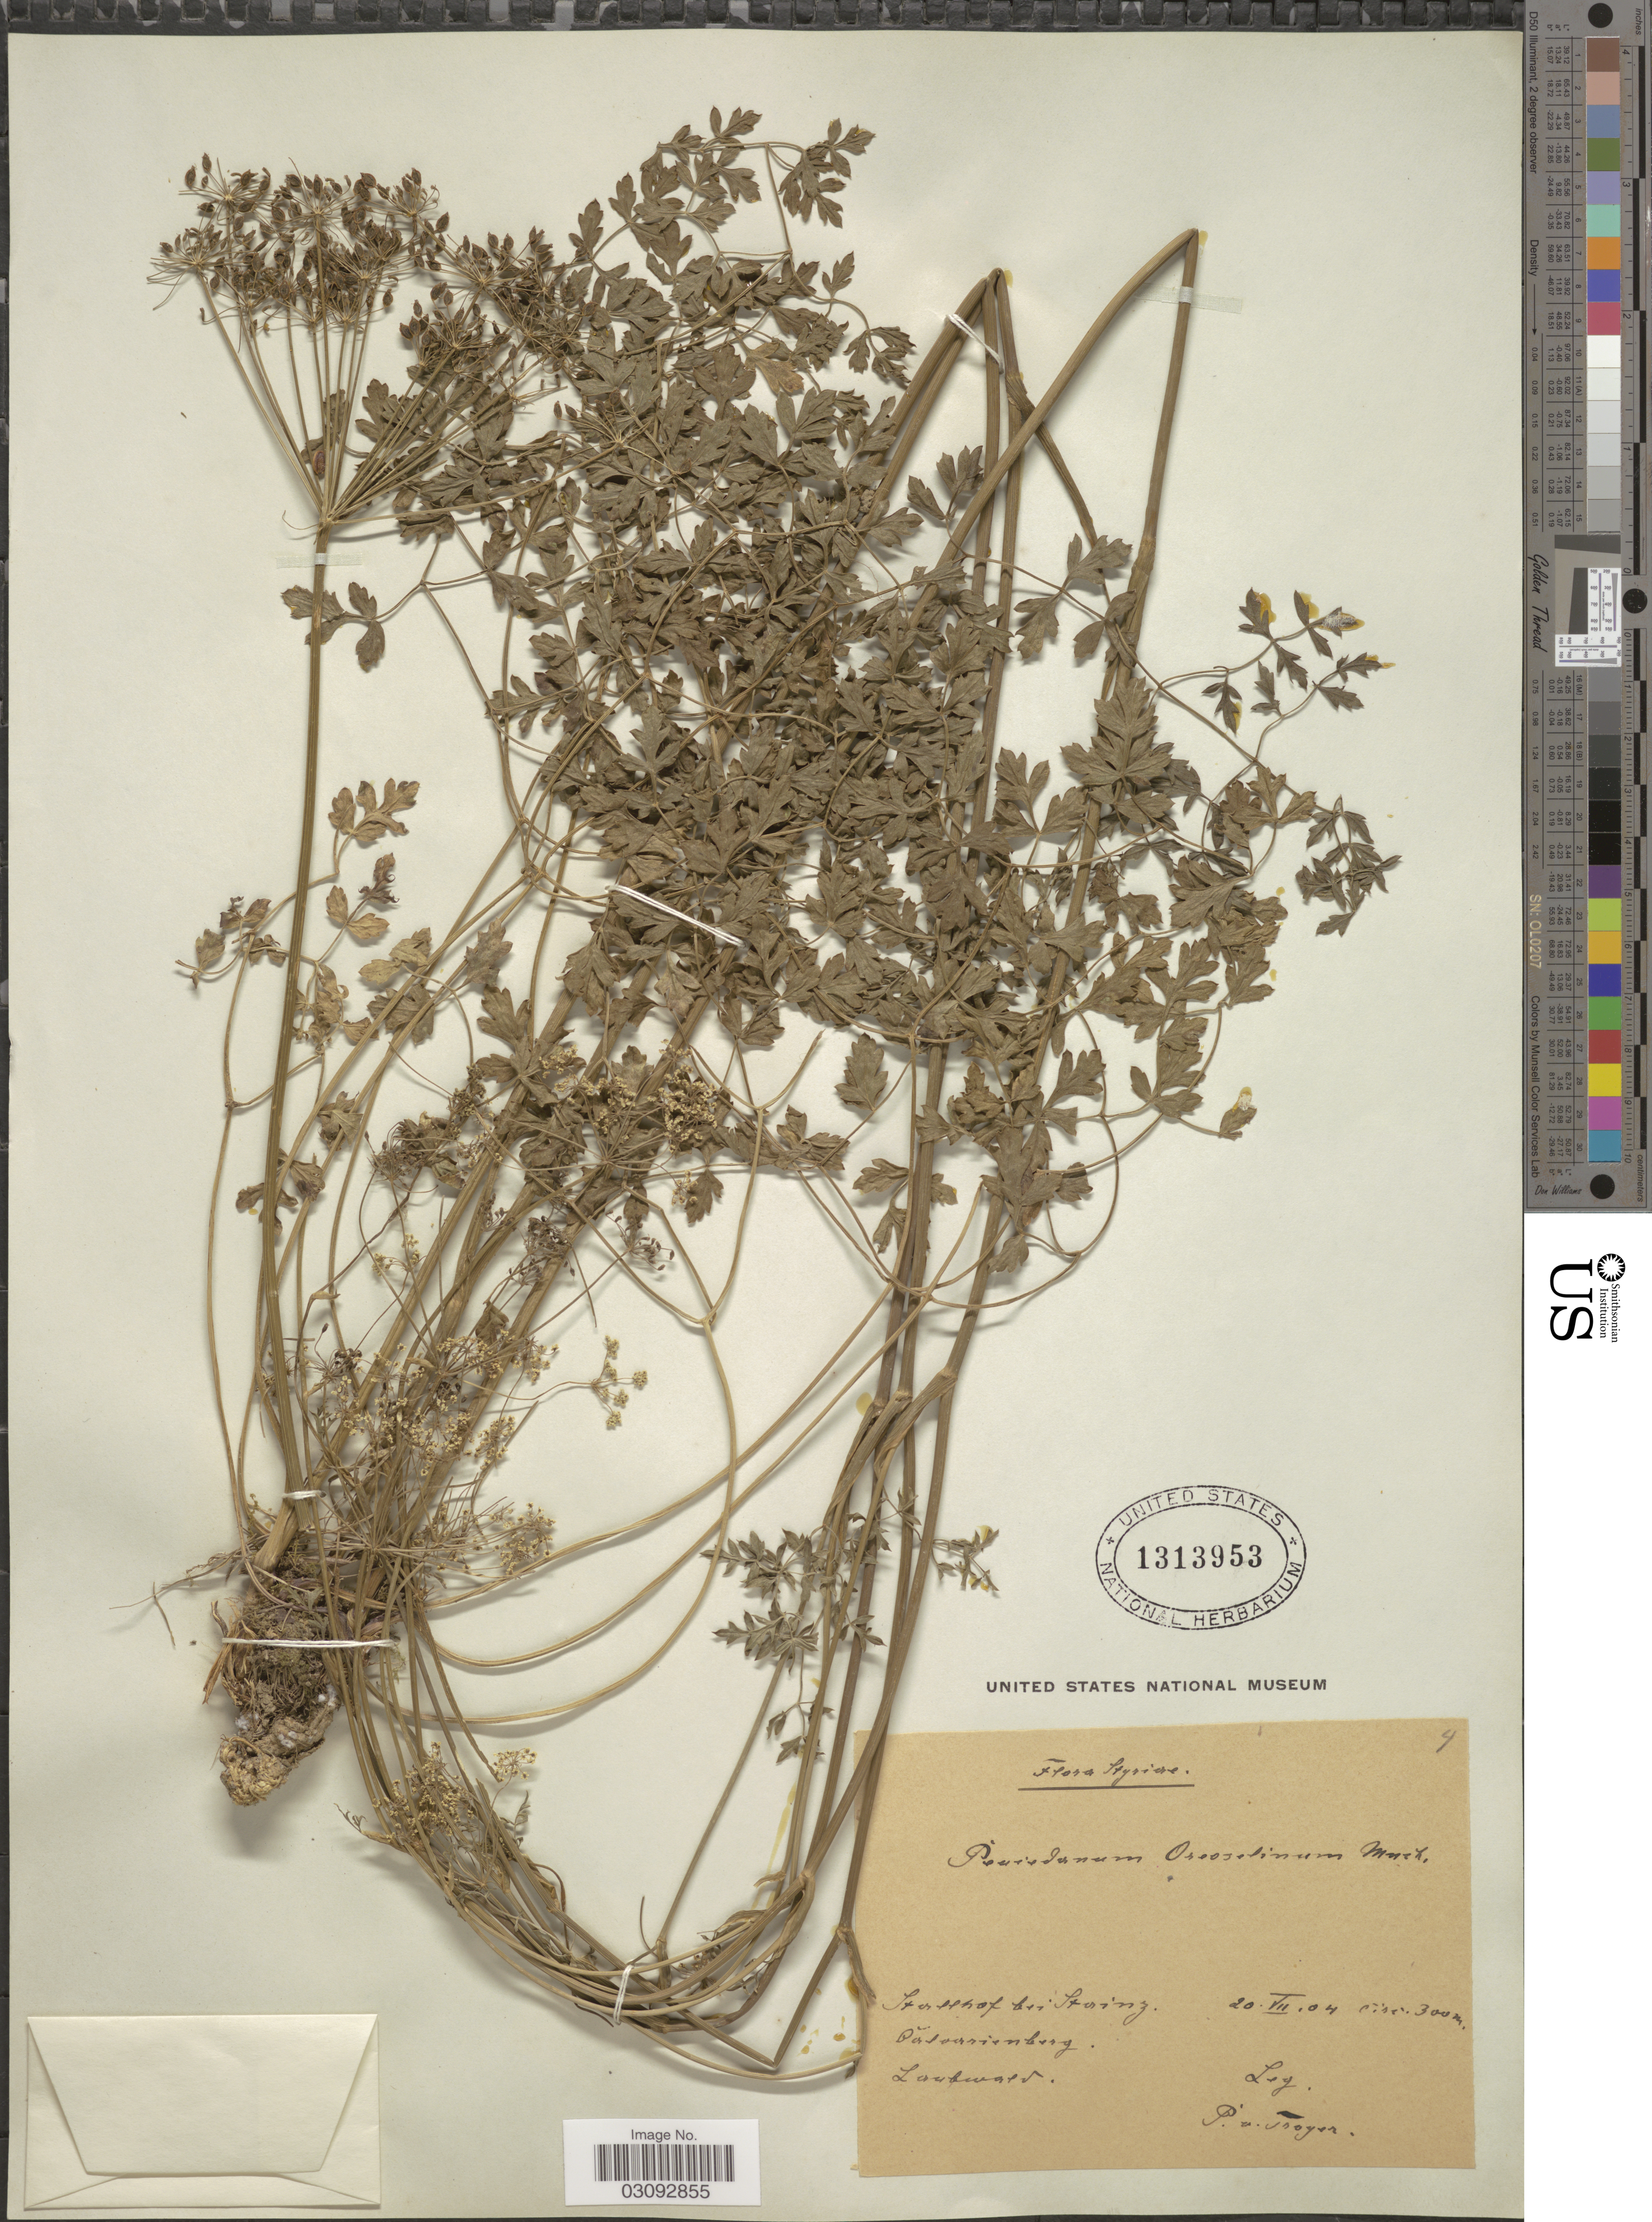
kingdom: Plantae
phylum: Tracheophyta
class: Magnoliopsida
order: Apiales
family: Apiaceae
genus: Peucedanum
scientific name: Peucedanum oreoselinum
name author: (L.) Moench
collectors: P. V. Troyer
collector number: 4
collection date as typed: Transcribed d/m/y: 20/7/4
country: Austria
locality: Stallhof bei Stainz Perverrienberg [interpreted] Laubwald.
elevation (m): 300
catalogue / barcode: US 1313953